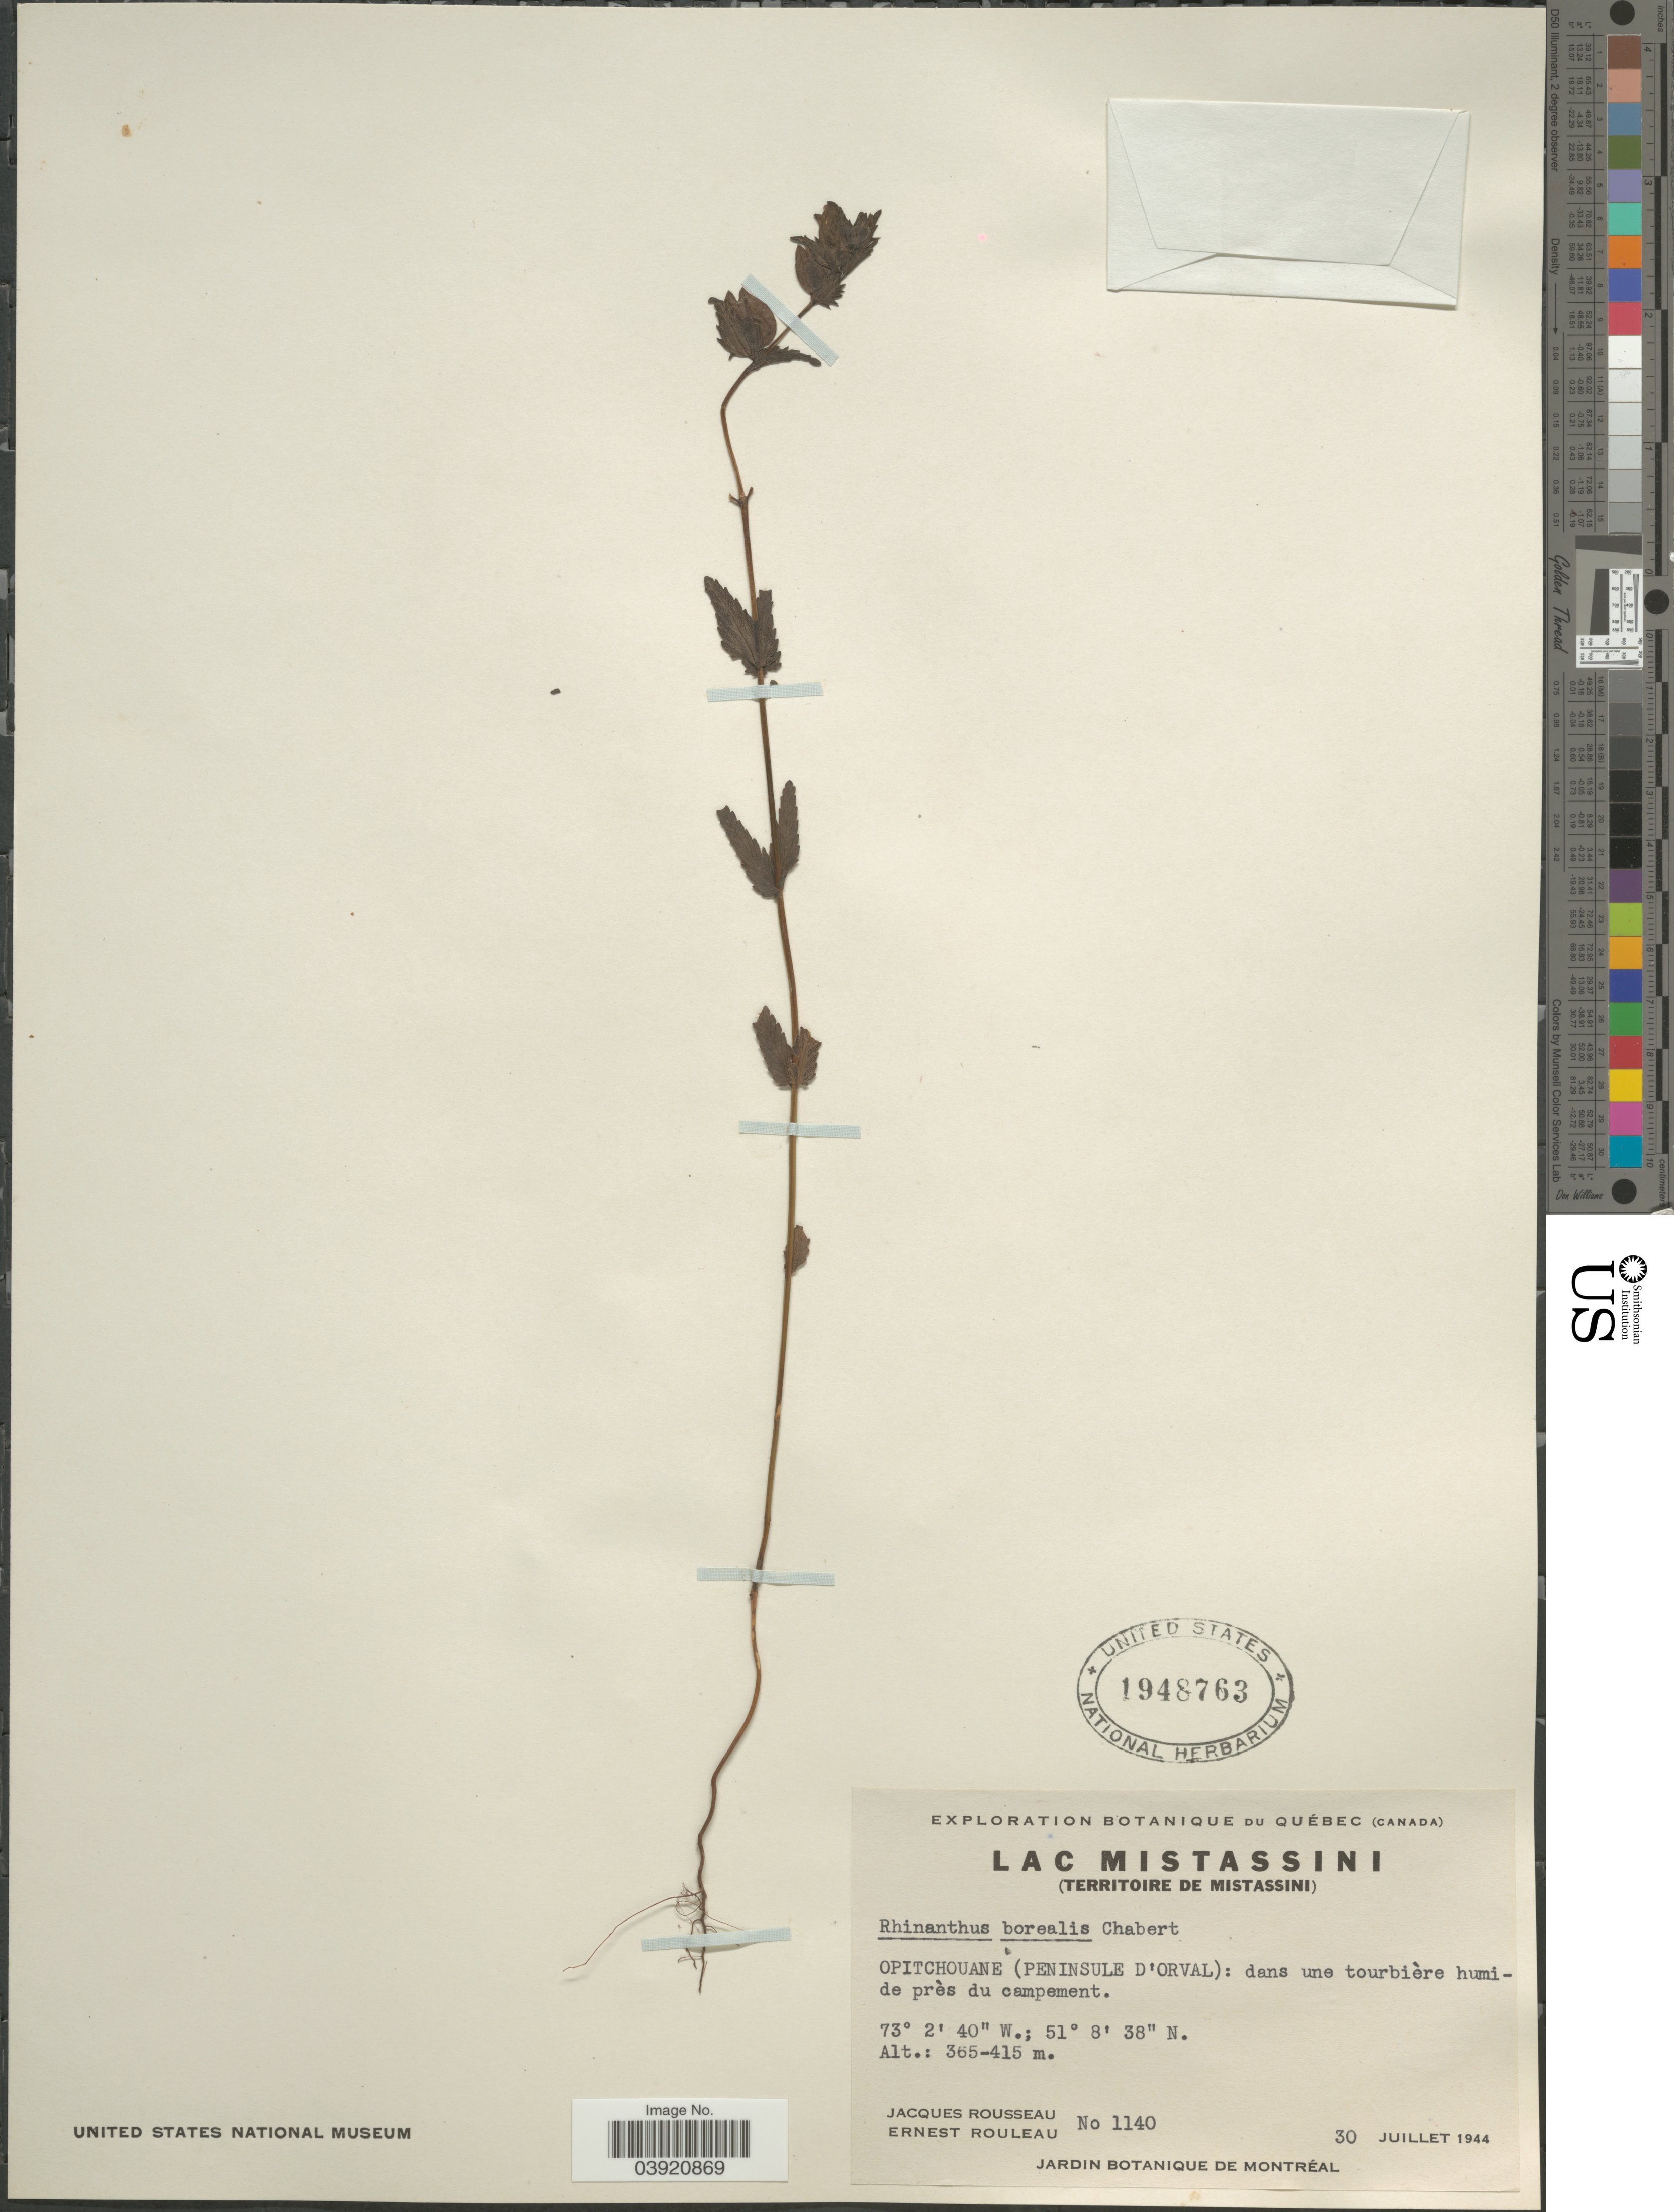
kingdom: Plantae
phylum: Tracheophyta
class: Magnoliopsida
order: Lamiales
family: Orobanchaceae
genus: Rhinanthus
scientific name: Rhinanthus borealis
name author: (Sterneck) Chabert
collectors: J. Rousseau & J. Rouleau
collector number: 1140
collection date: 1944-07-30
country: Canada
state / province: Quebec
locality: Lac Mistassini. (Territoire de Mistassini). Opitchouane (Peninsule D'Orval): dans une tourbière humide près du campement.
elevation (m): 365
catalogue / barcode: US 1948763